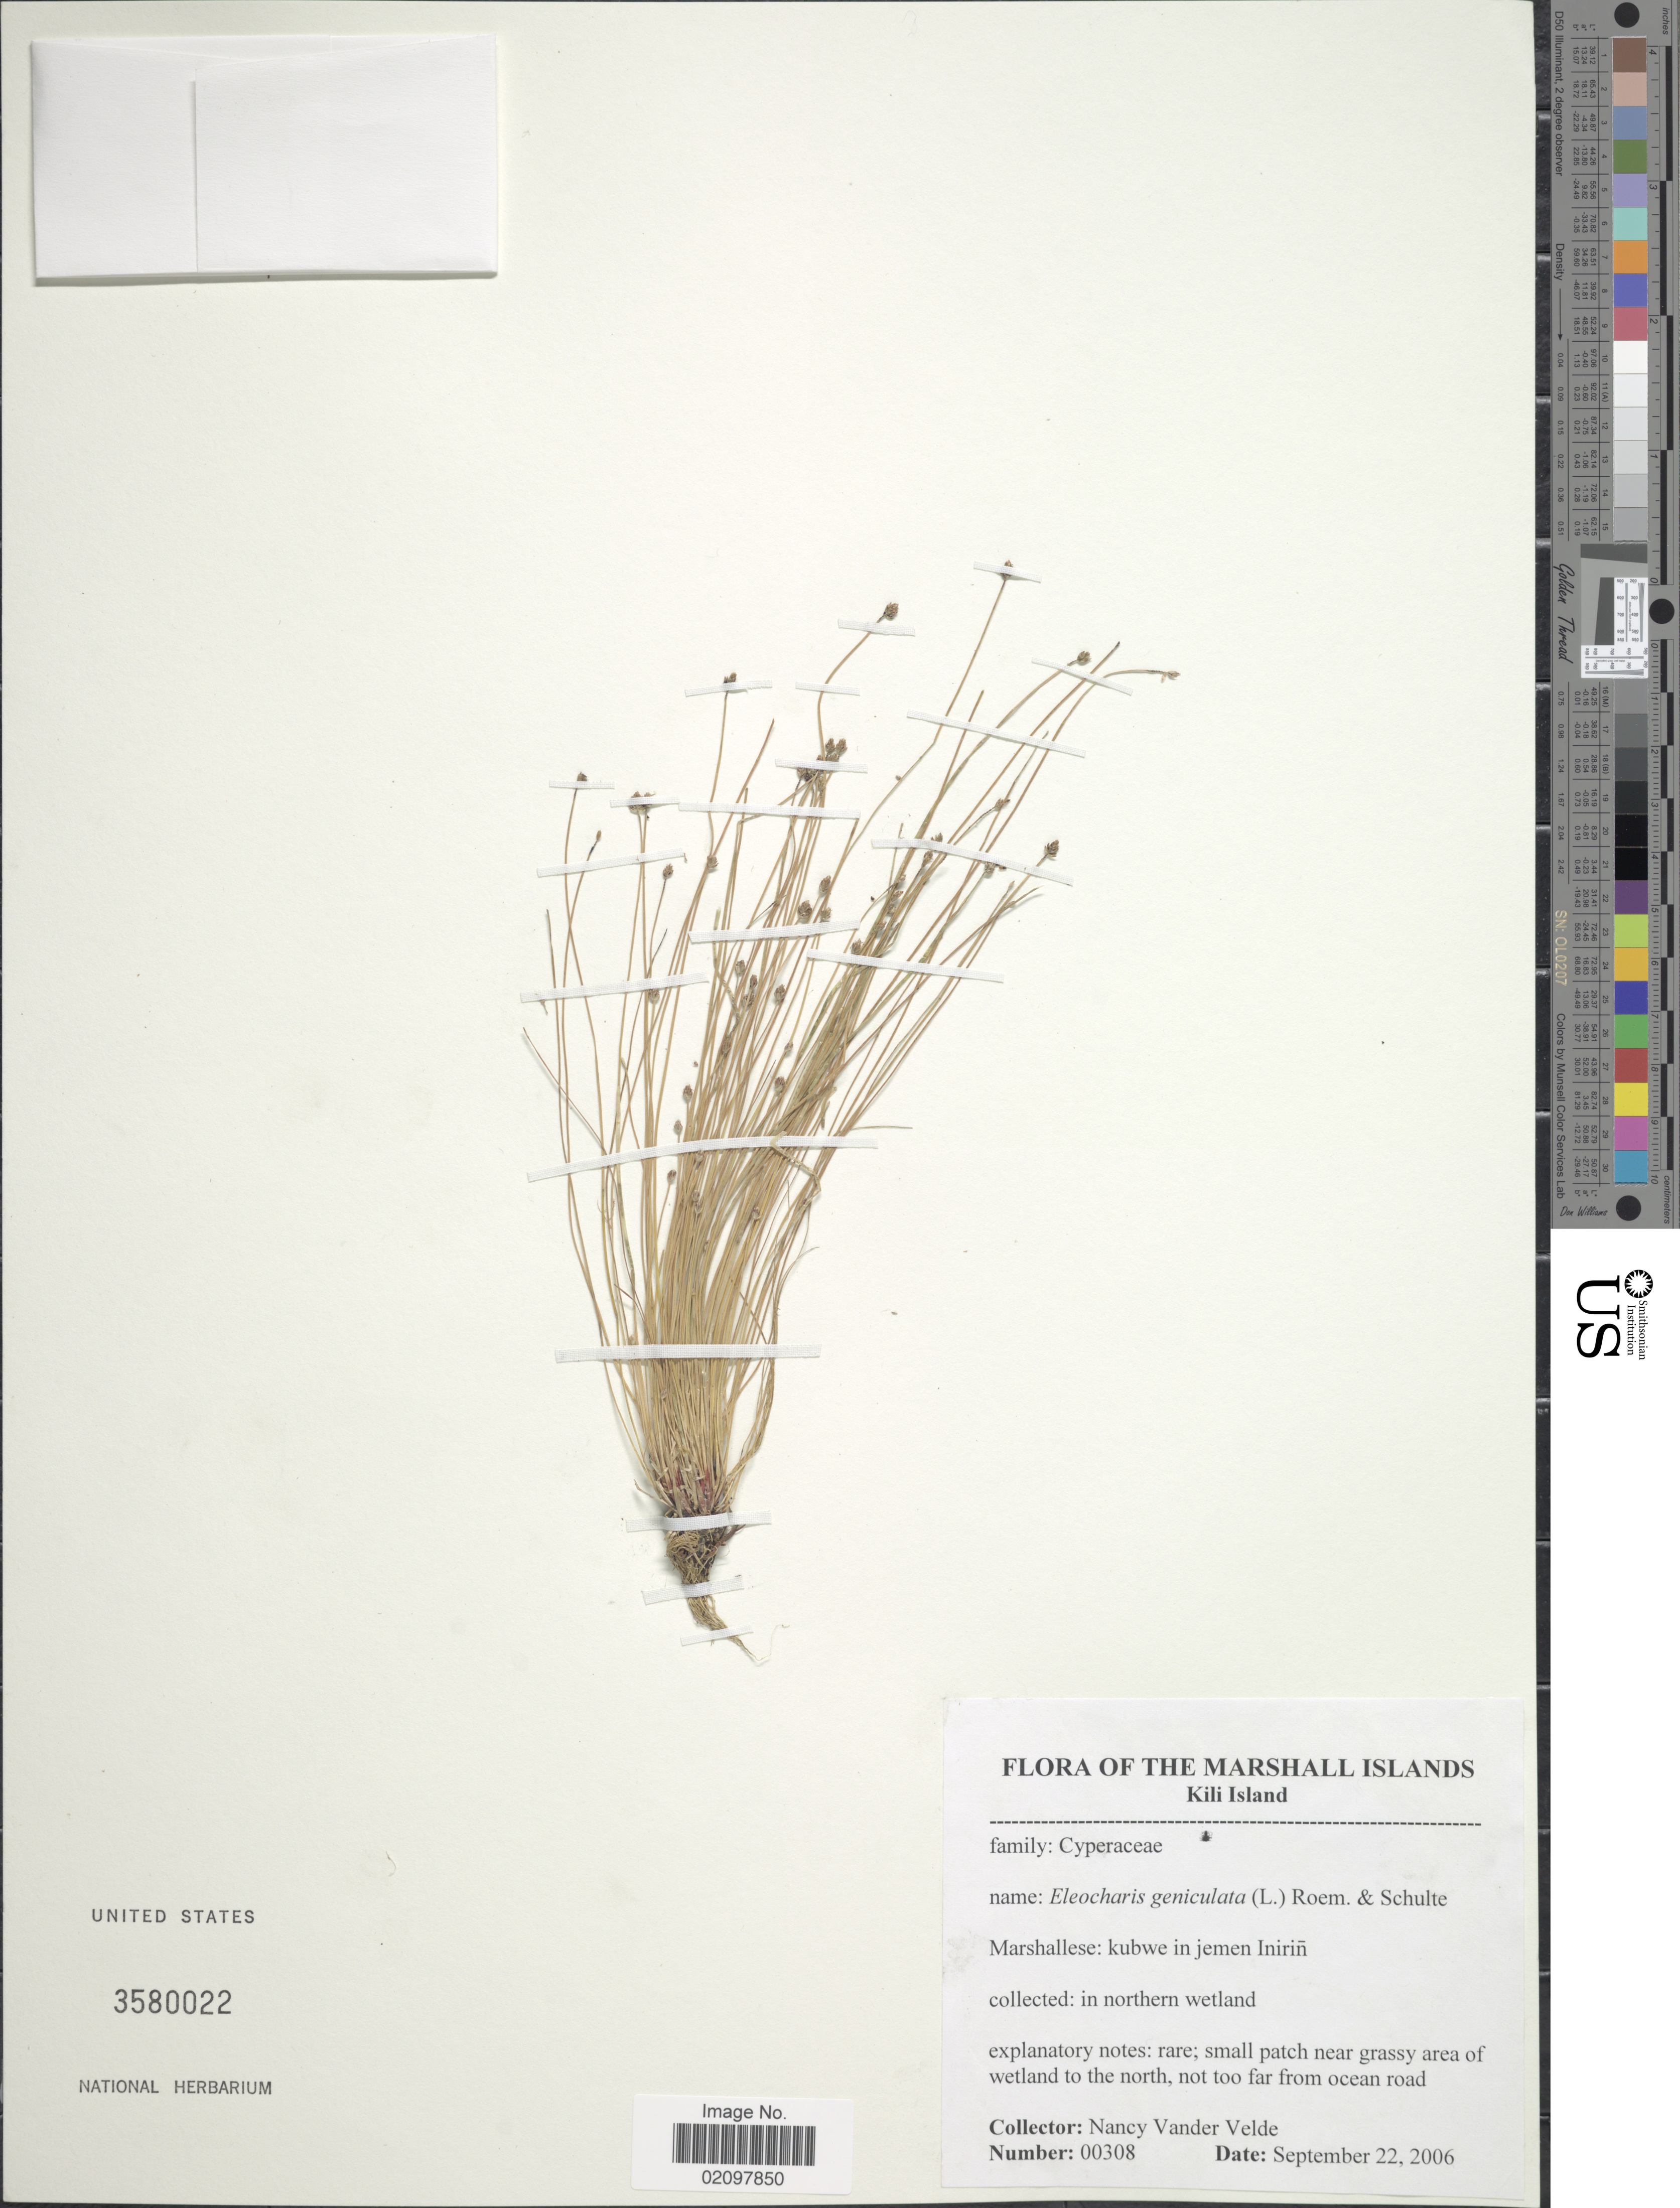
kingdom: Plantae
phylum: Tracheophyta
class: Liliopsida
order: Poales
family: Cyperaceae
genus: Eleocharis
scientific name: Eleocharis geniculata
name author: (L.) Roem. & Schult.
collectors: N. Vander Velde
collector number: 00308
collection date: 2006-09-22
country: Marshall Islands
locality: Kili Island. in northern wetland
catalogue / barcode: US 3580022